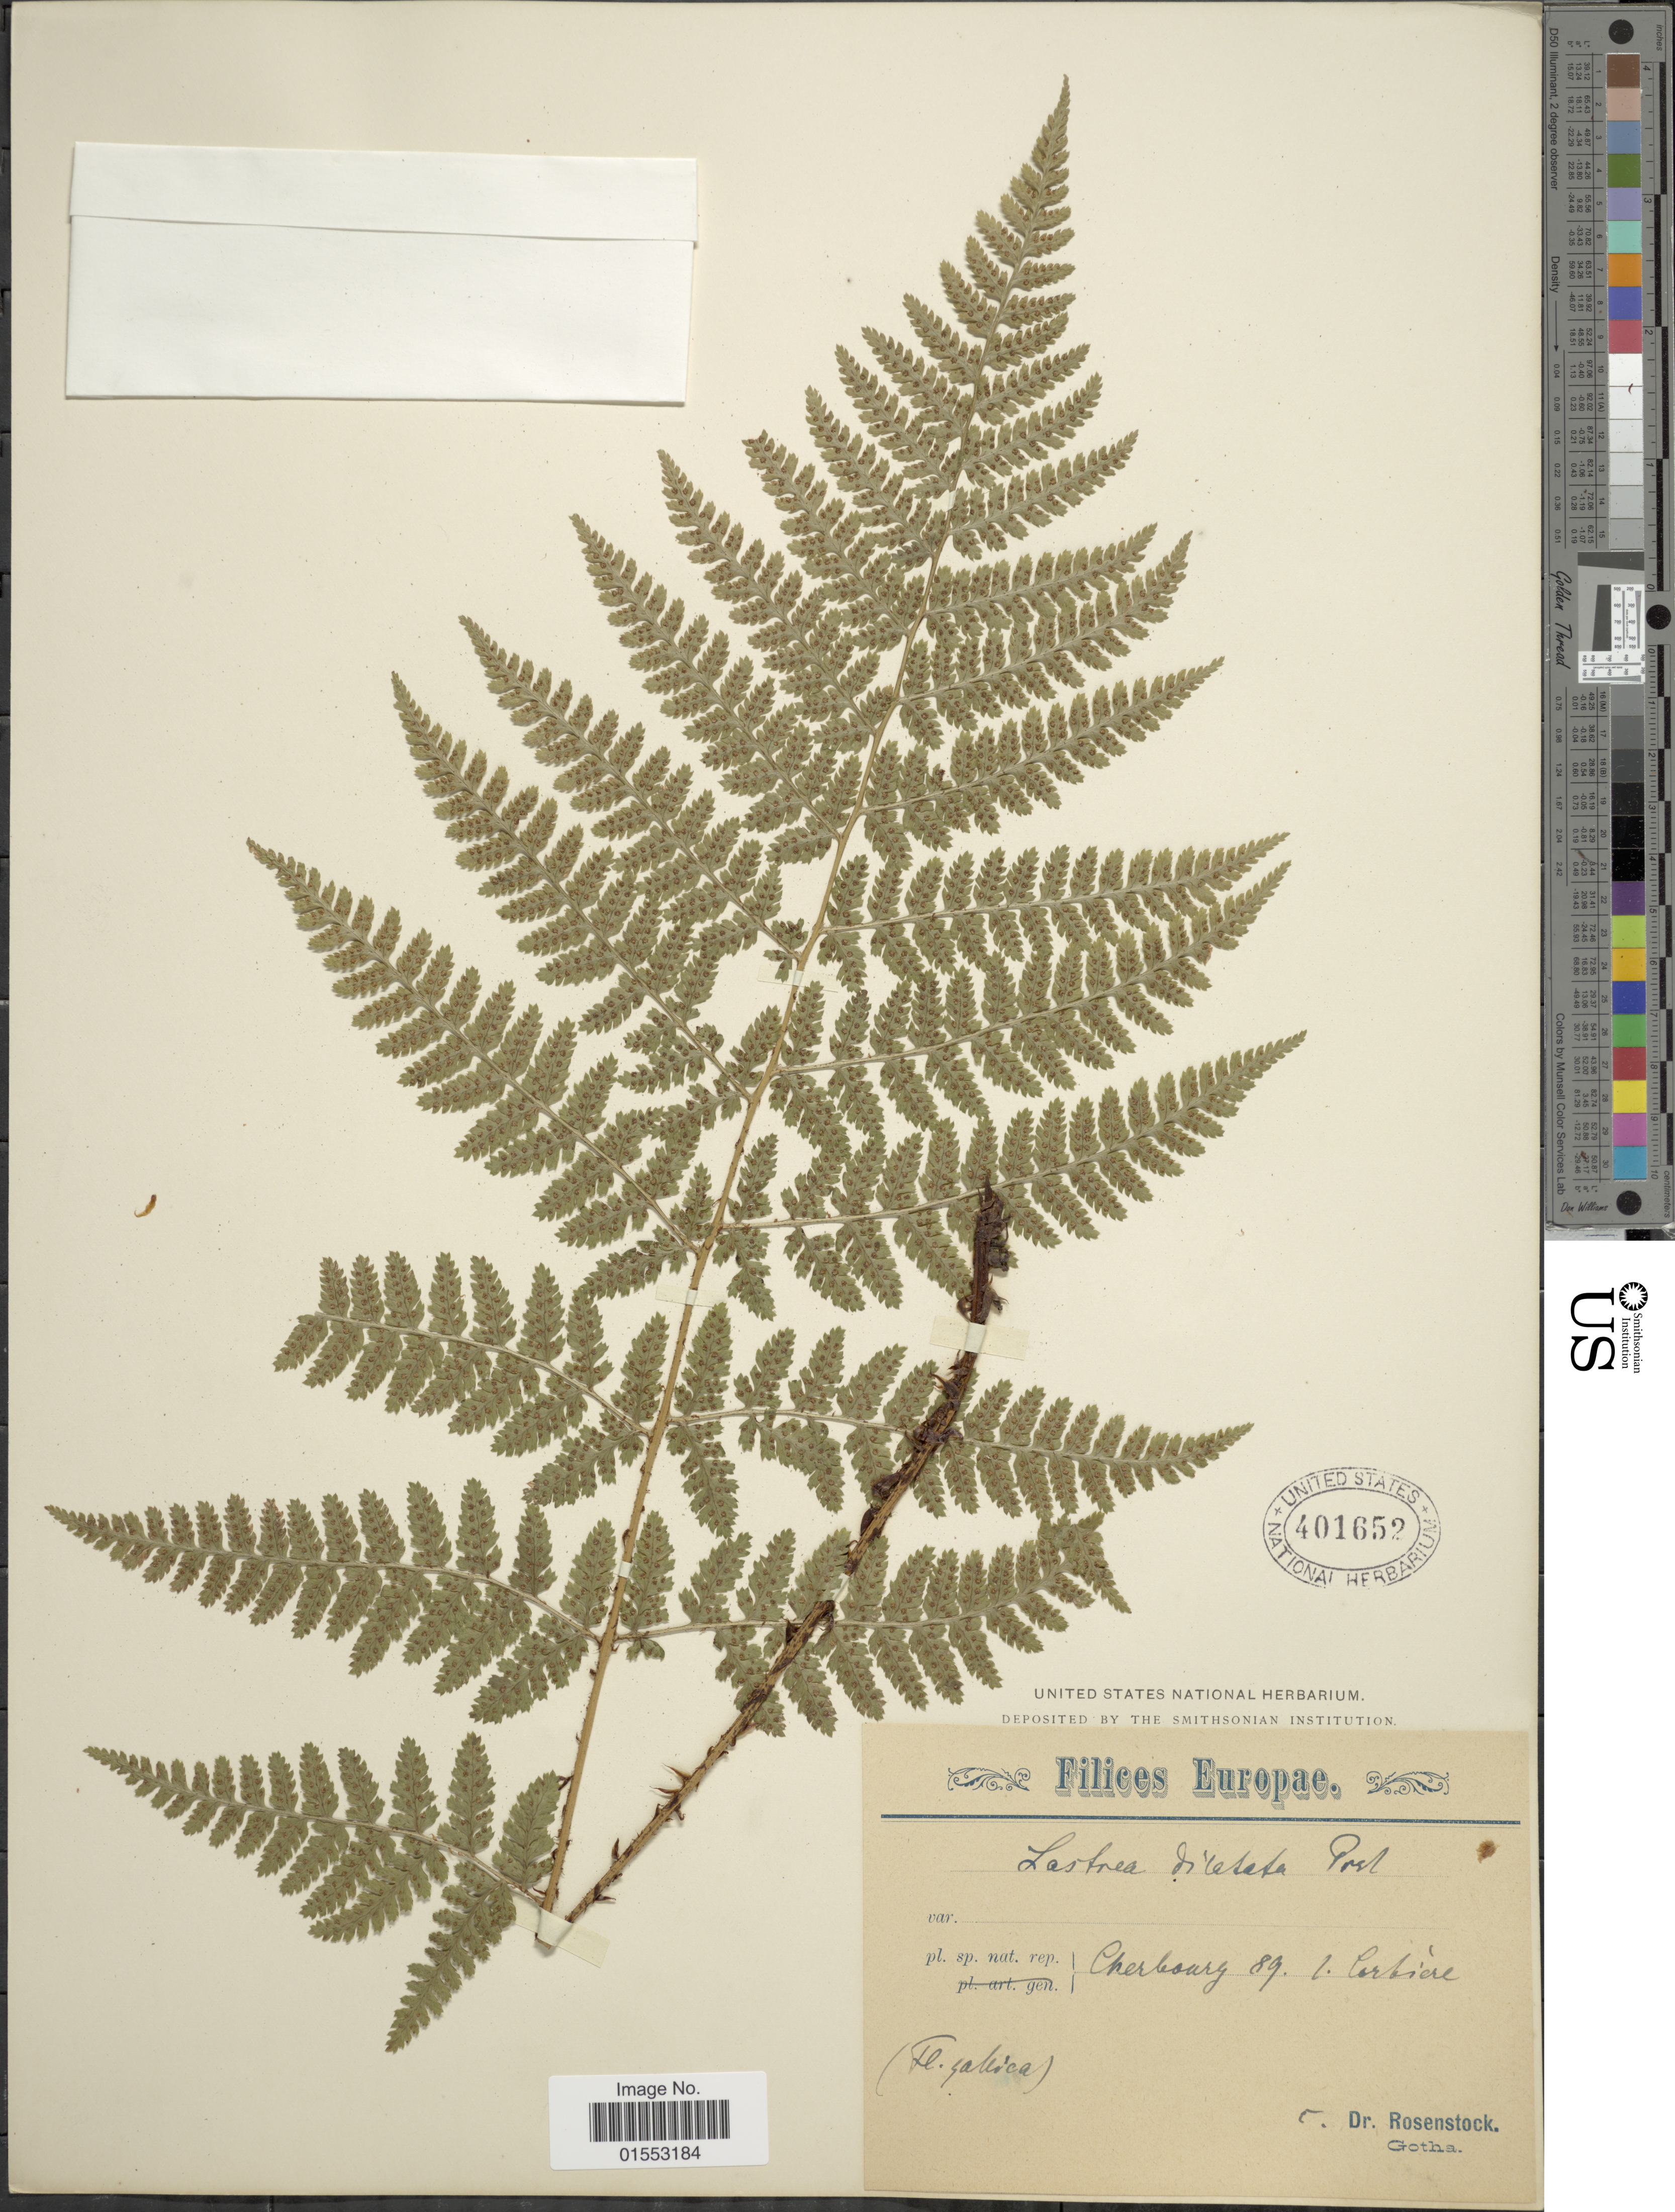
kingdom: Plantae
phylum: Tracheophyta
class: Polypodiopsida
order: Polypodiales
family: Dryopteridaceae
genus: Dryopteris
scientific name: Dryopteris dilatata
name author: (Hoffm.) A. Gray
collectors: -- Rosenstock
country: France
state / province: Normandie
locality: Cherbourg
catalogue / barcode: US 401652